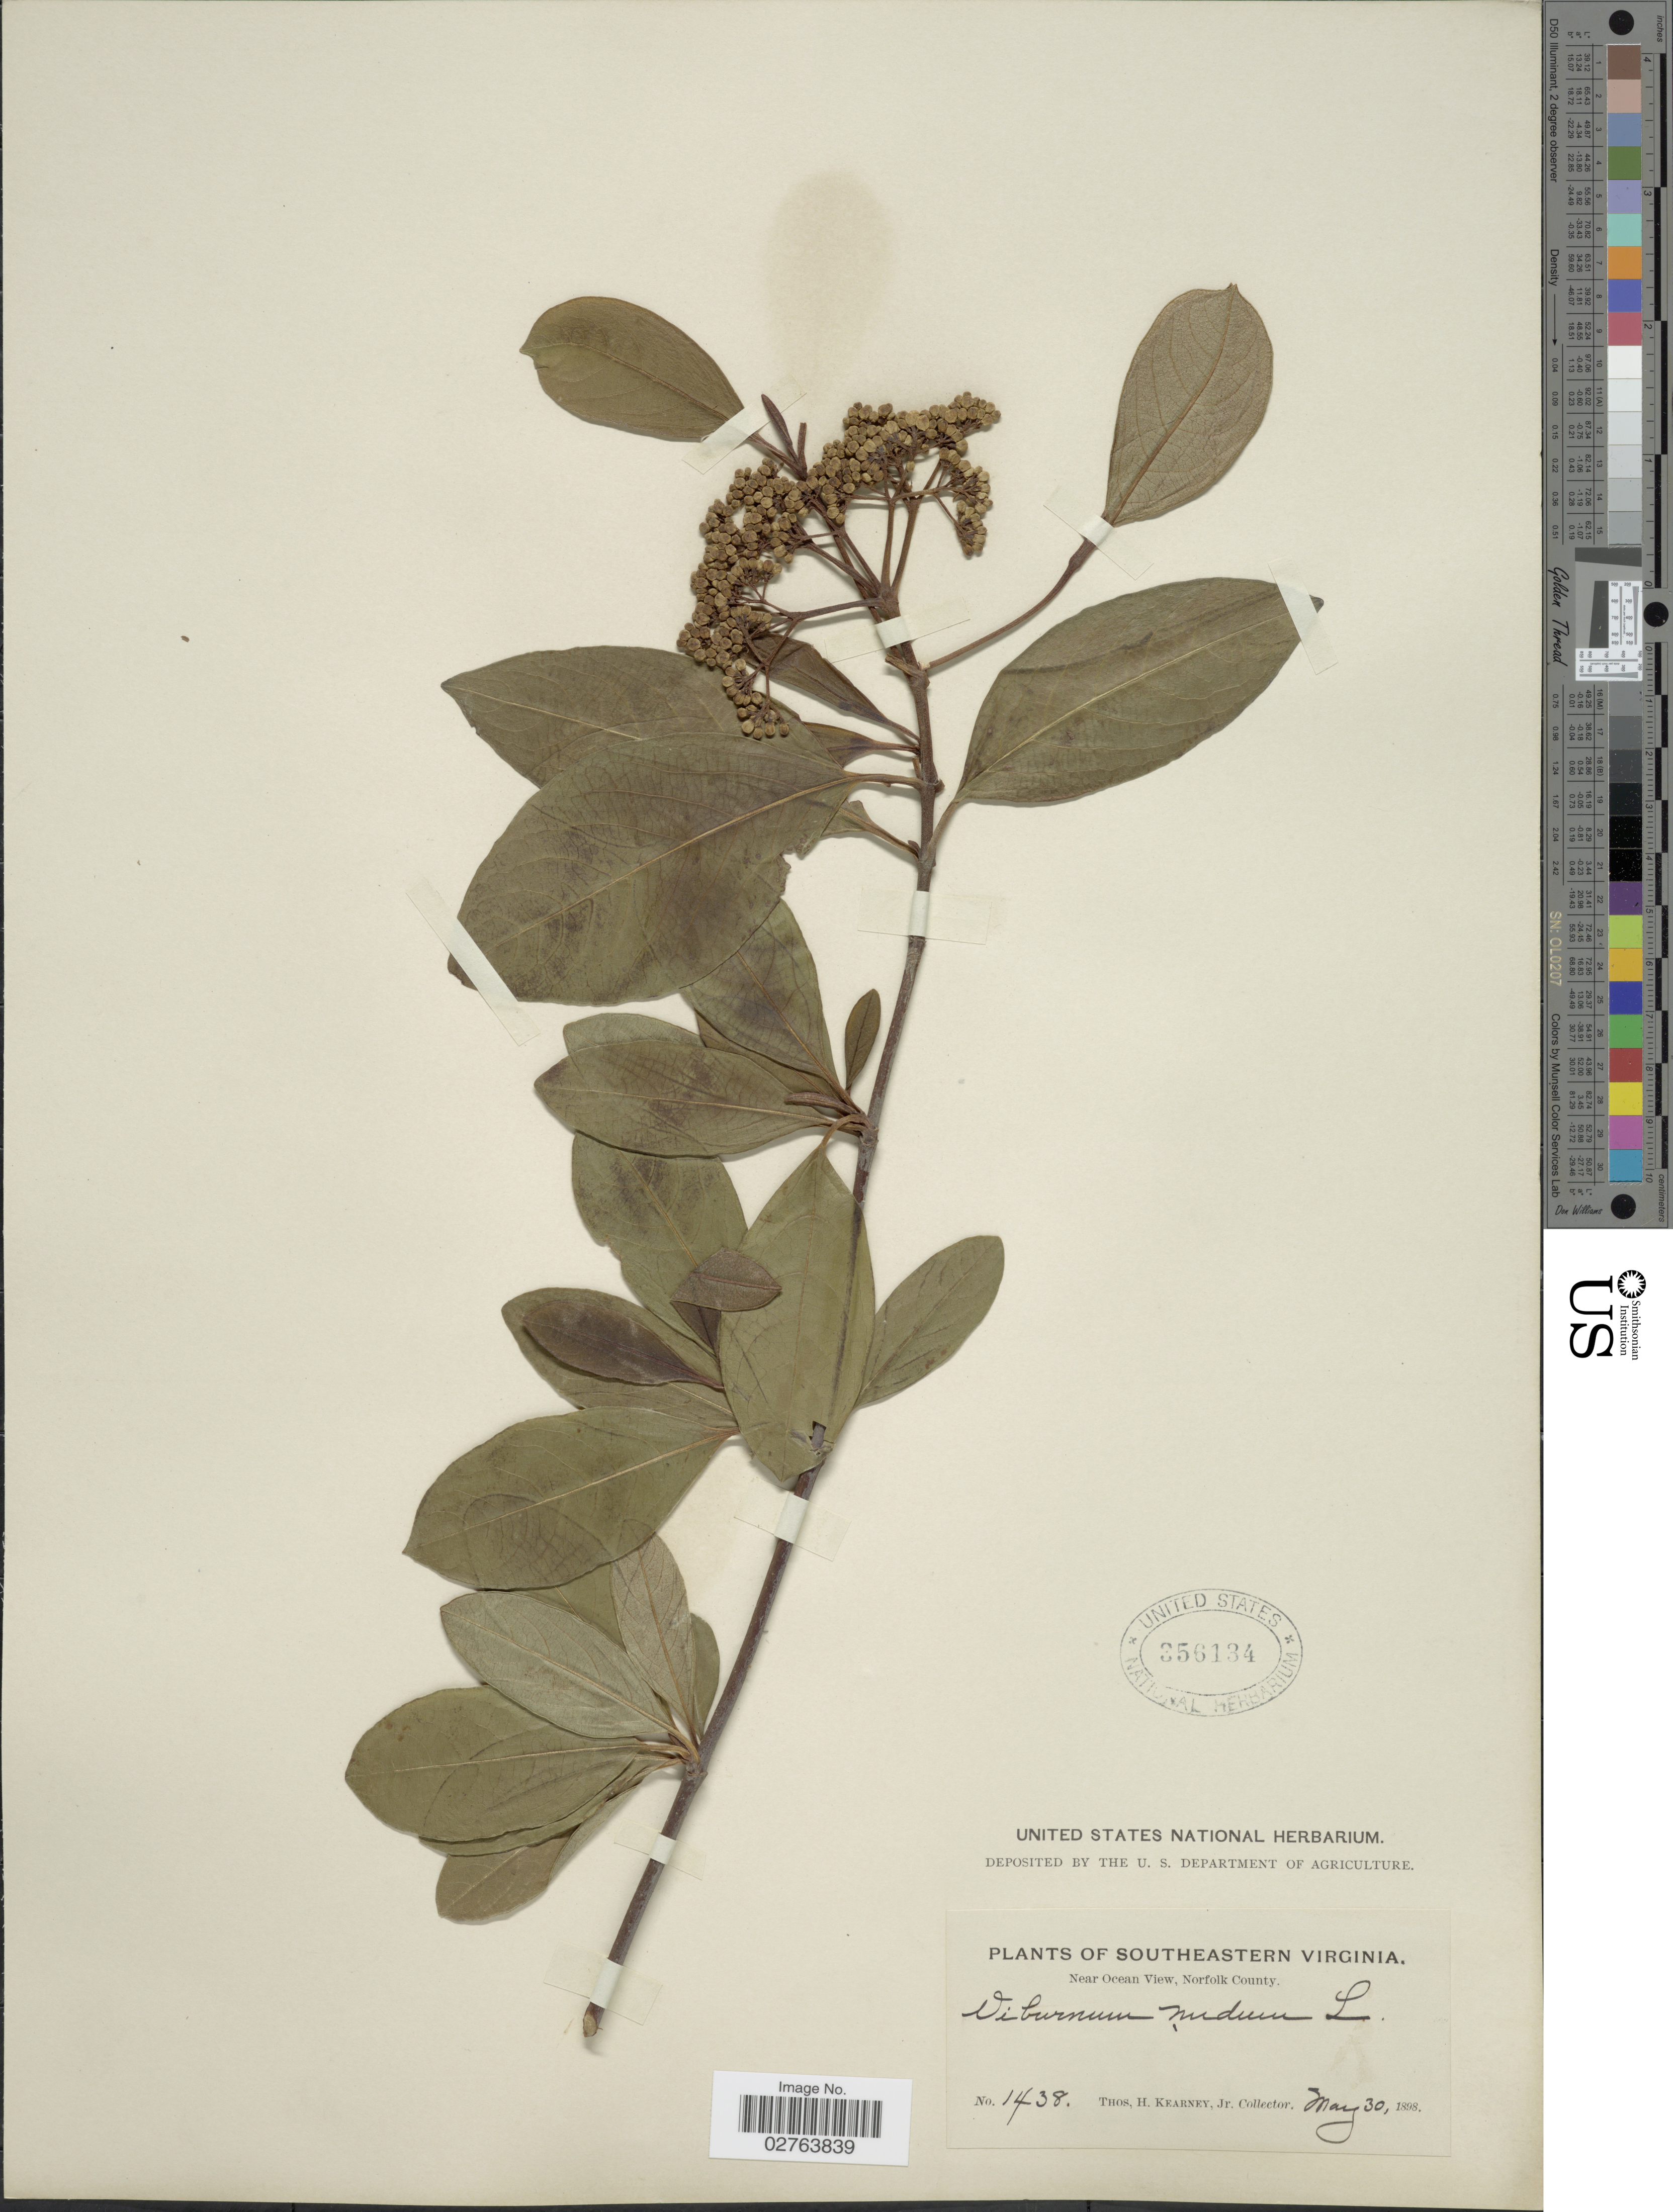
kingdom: Plantae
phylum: Tracheophyta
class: Magnoliopsida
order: Dipsacales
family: Viburnaceae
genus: Viburnum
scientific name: Viburnum nudum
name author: L.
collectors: T. H. Kearney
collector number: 1438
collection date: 1898-05-30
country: United States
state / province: Virginia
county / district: City of Norfolk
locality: Southeastern Virginia. Near Ocean View, Norfolk County.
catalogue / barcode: US 356134